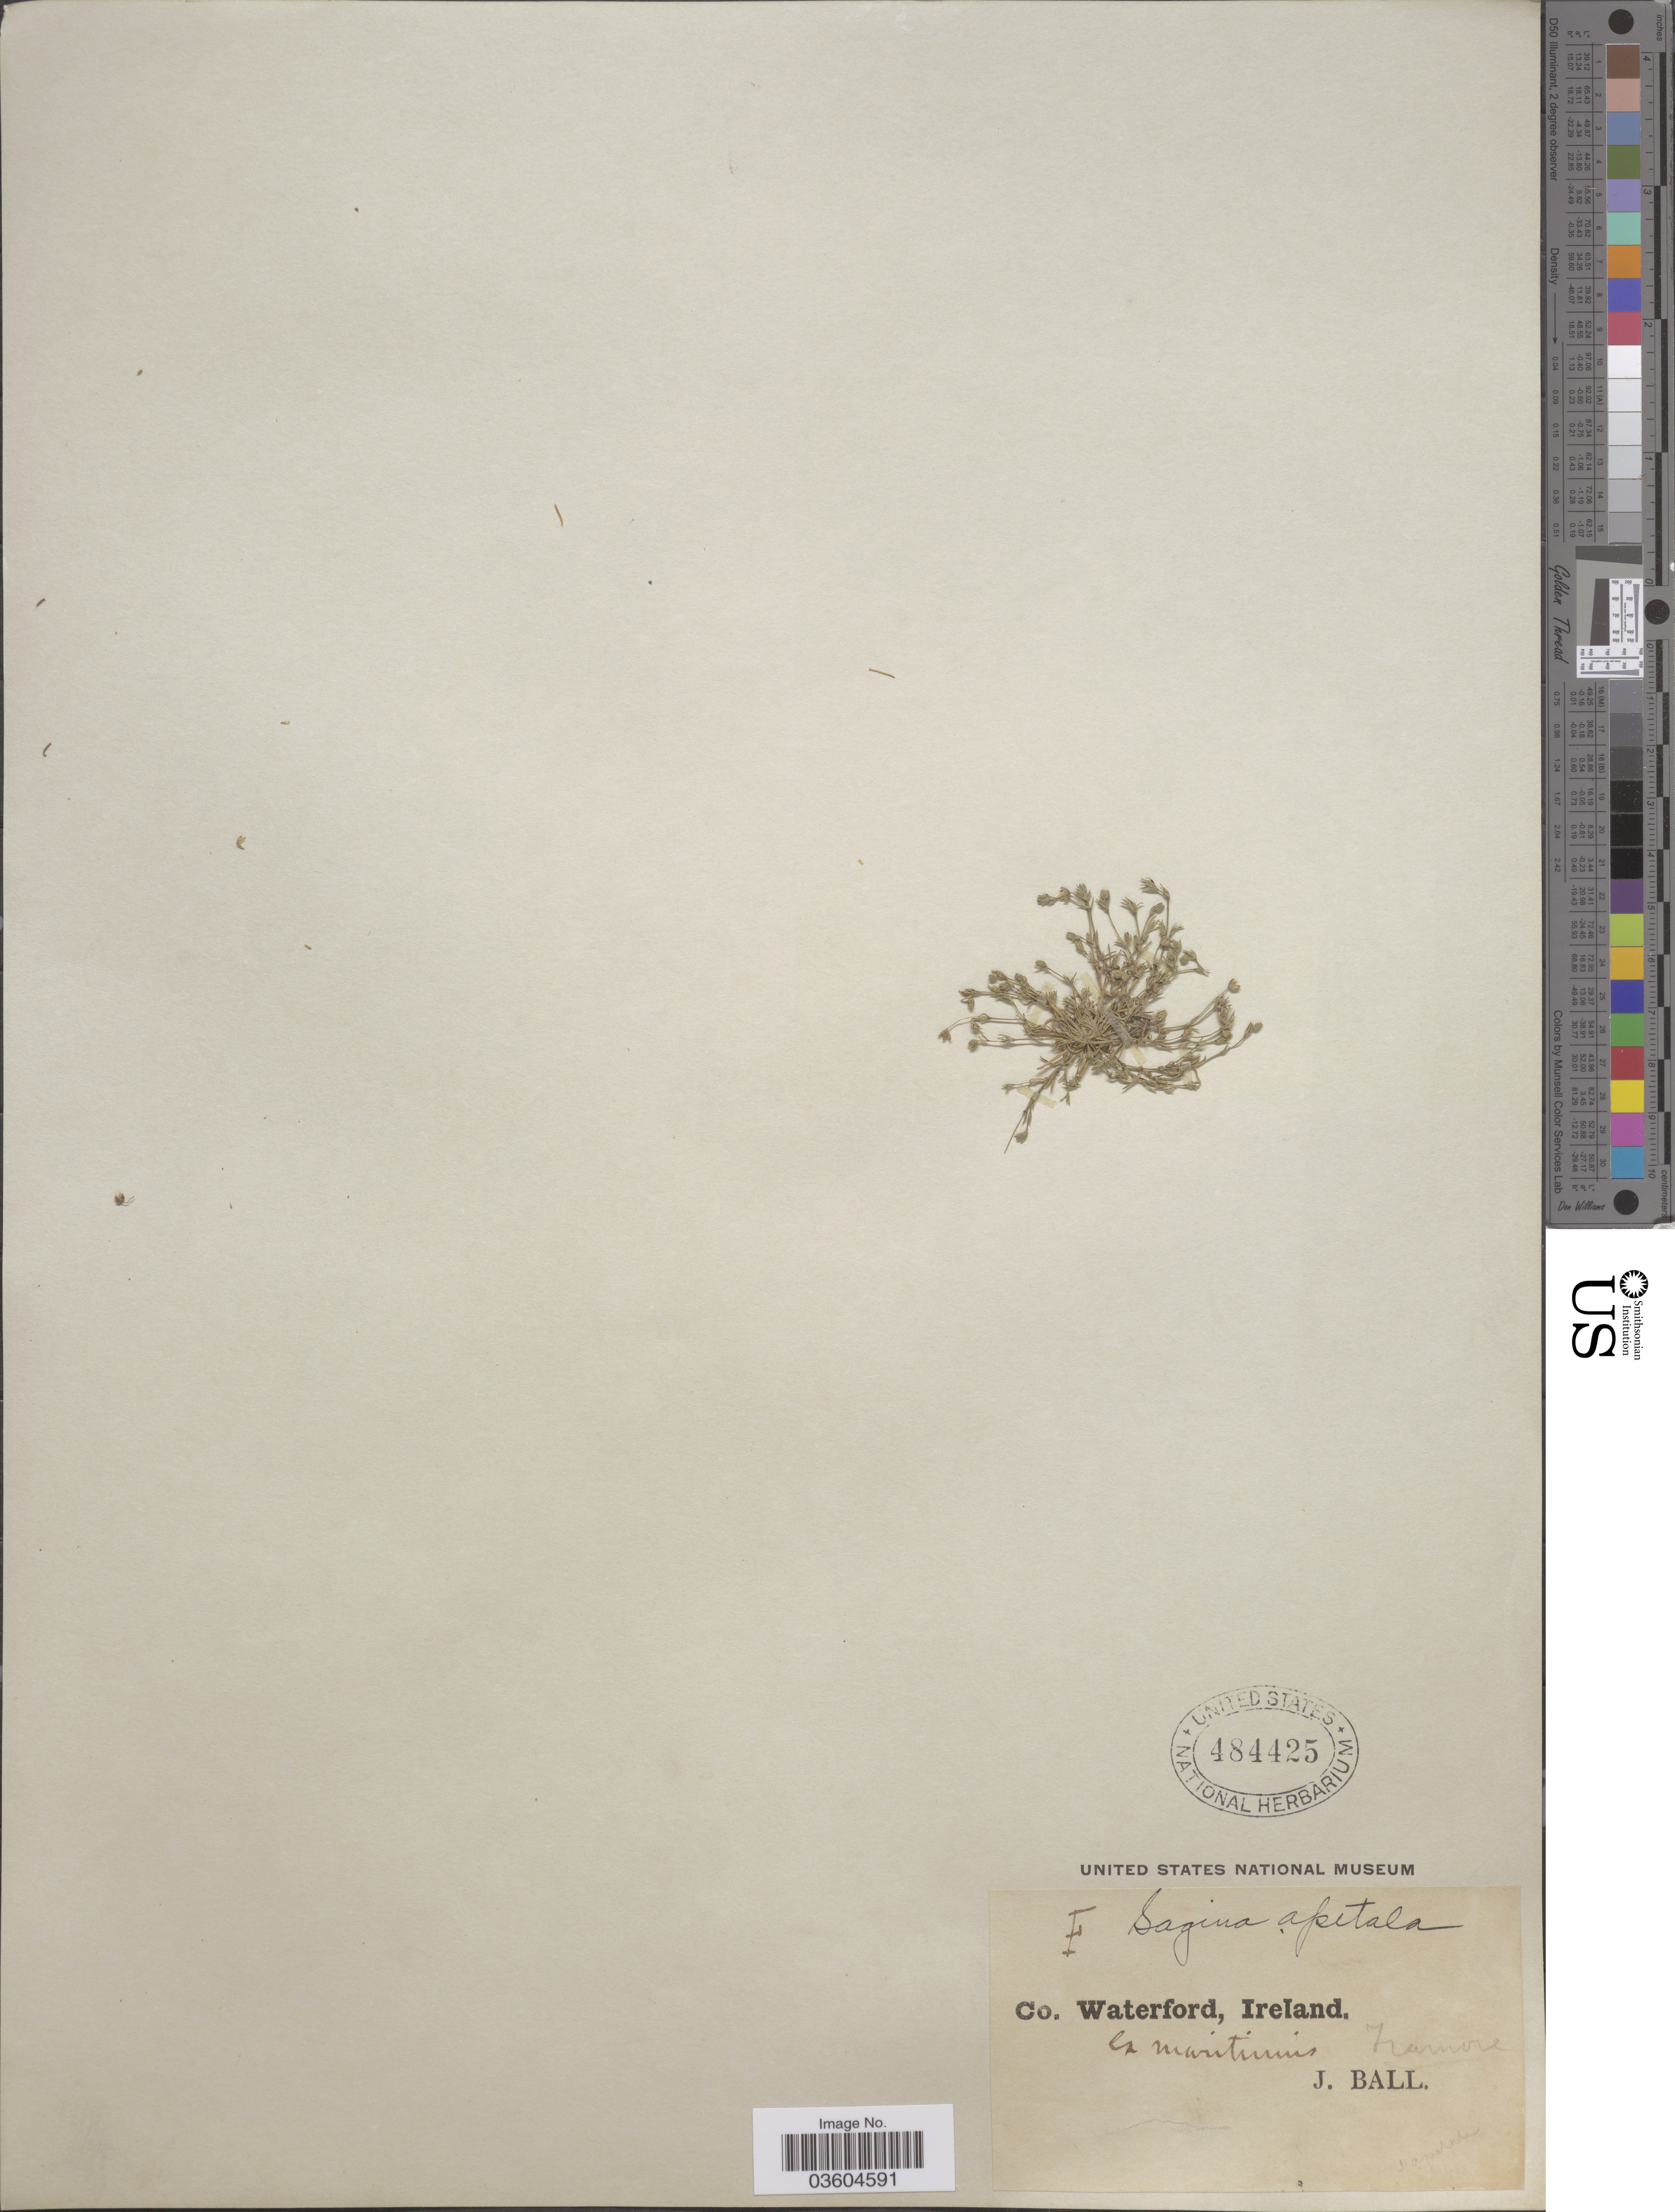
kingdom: Plantae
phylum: Tracheophyta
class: Magnoliopsida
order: Caryophyllales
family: Caryophyllaceae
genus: Sagina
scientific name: Sagina apetala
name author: Ard.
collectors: J. Ball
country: Ireland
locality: Co. Waterford. Ex martitimis Tramore.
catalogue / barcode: US 484425